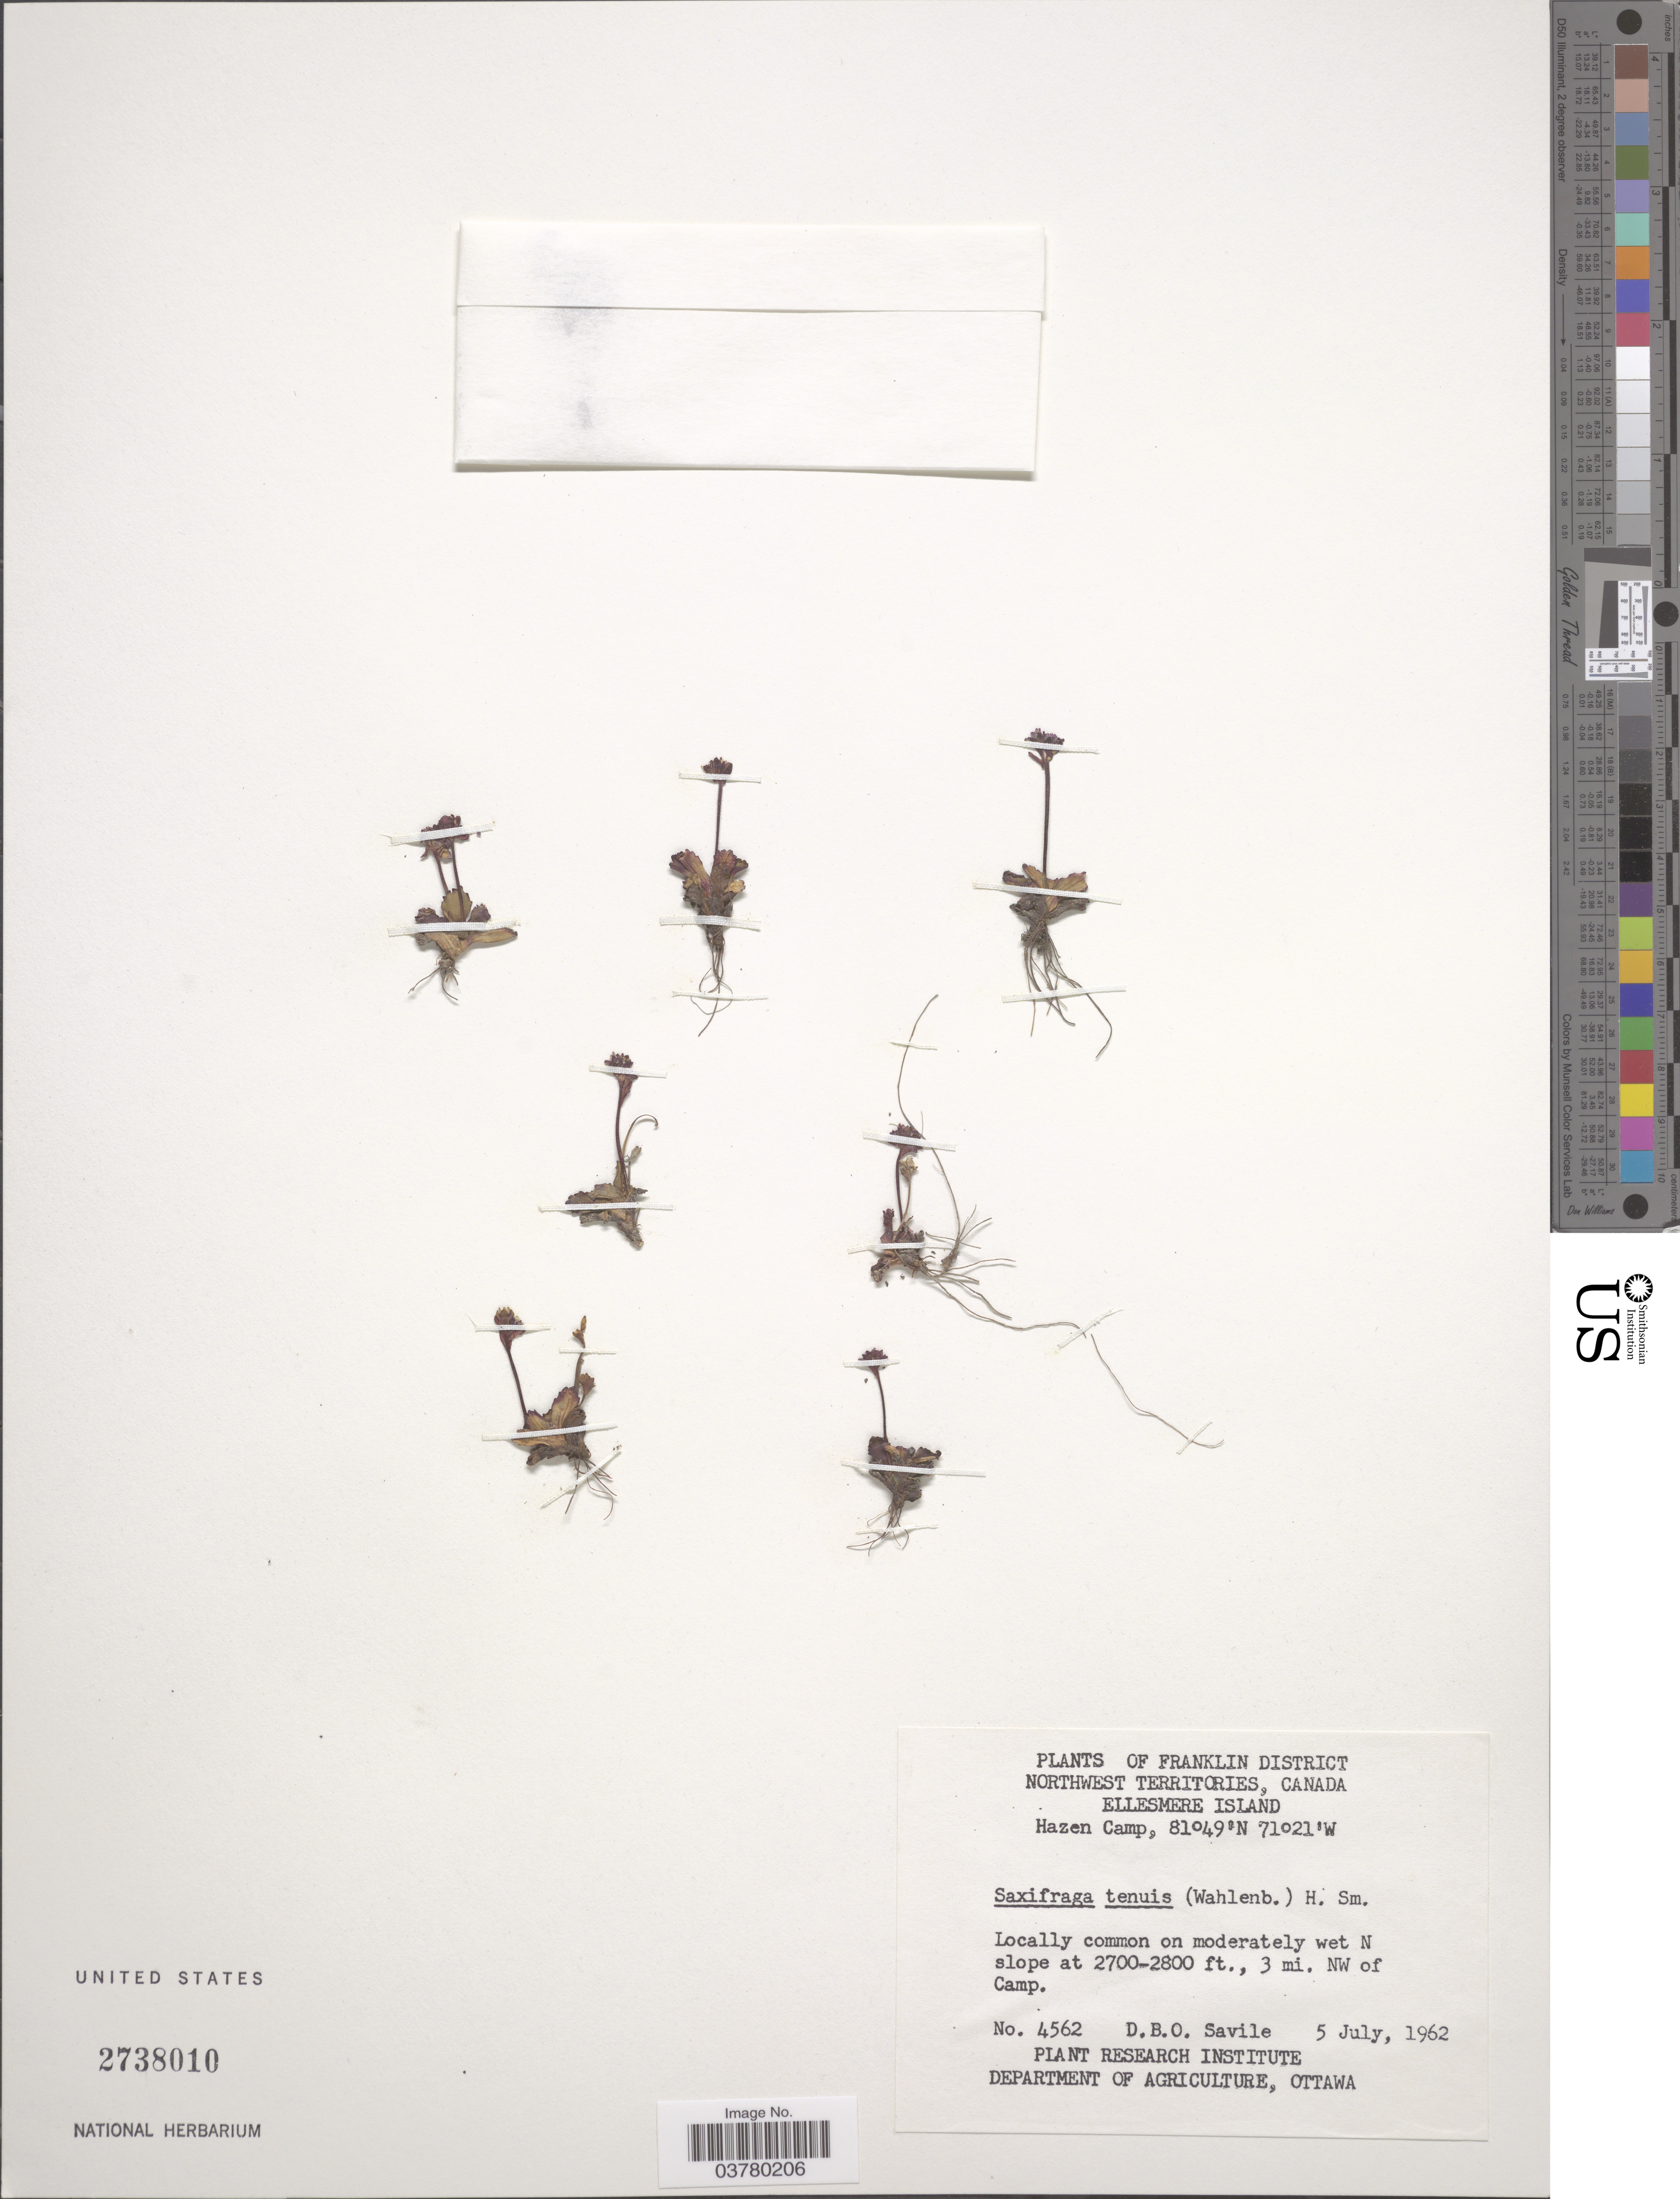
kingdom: Plantae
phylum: Tracheophyta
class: Magnoliopsida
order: Saxifragales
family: Saxifragaceae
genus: Micranthes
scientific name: Micranthes tenuis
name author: (Wahlenb.) Small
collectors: D. Savile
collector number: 4562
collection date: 1962-07-05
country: Canada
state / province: Northwest Territories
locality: Franklin District. Ellesmere Island. Hazen Camp. On moderately wet N slope, 3 mi. NW of Camp.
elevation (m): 823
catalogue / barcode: US 2738010